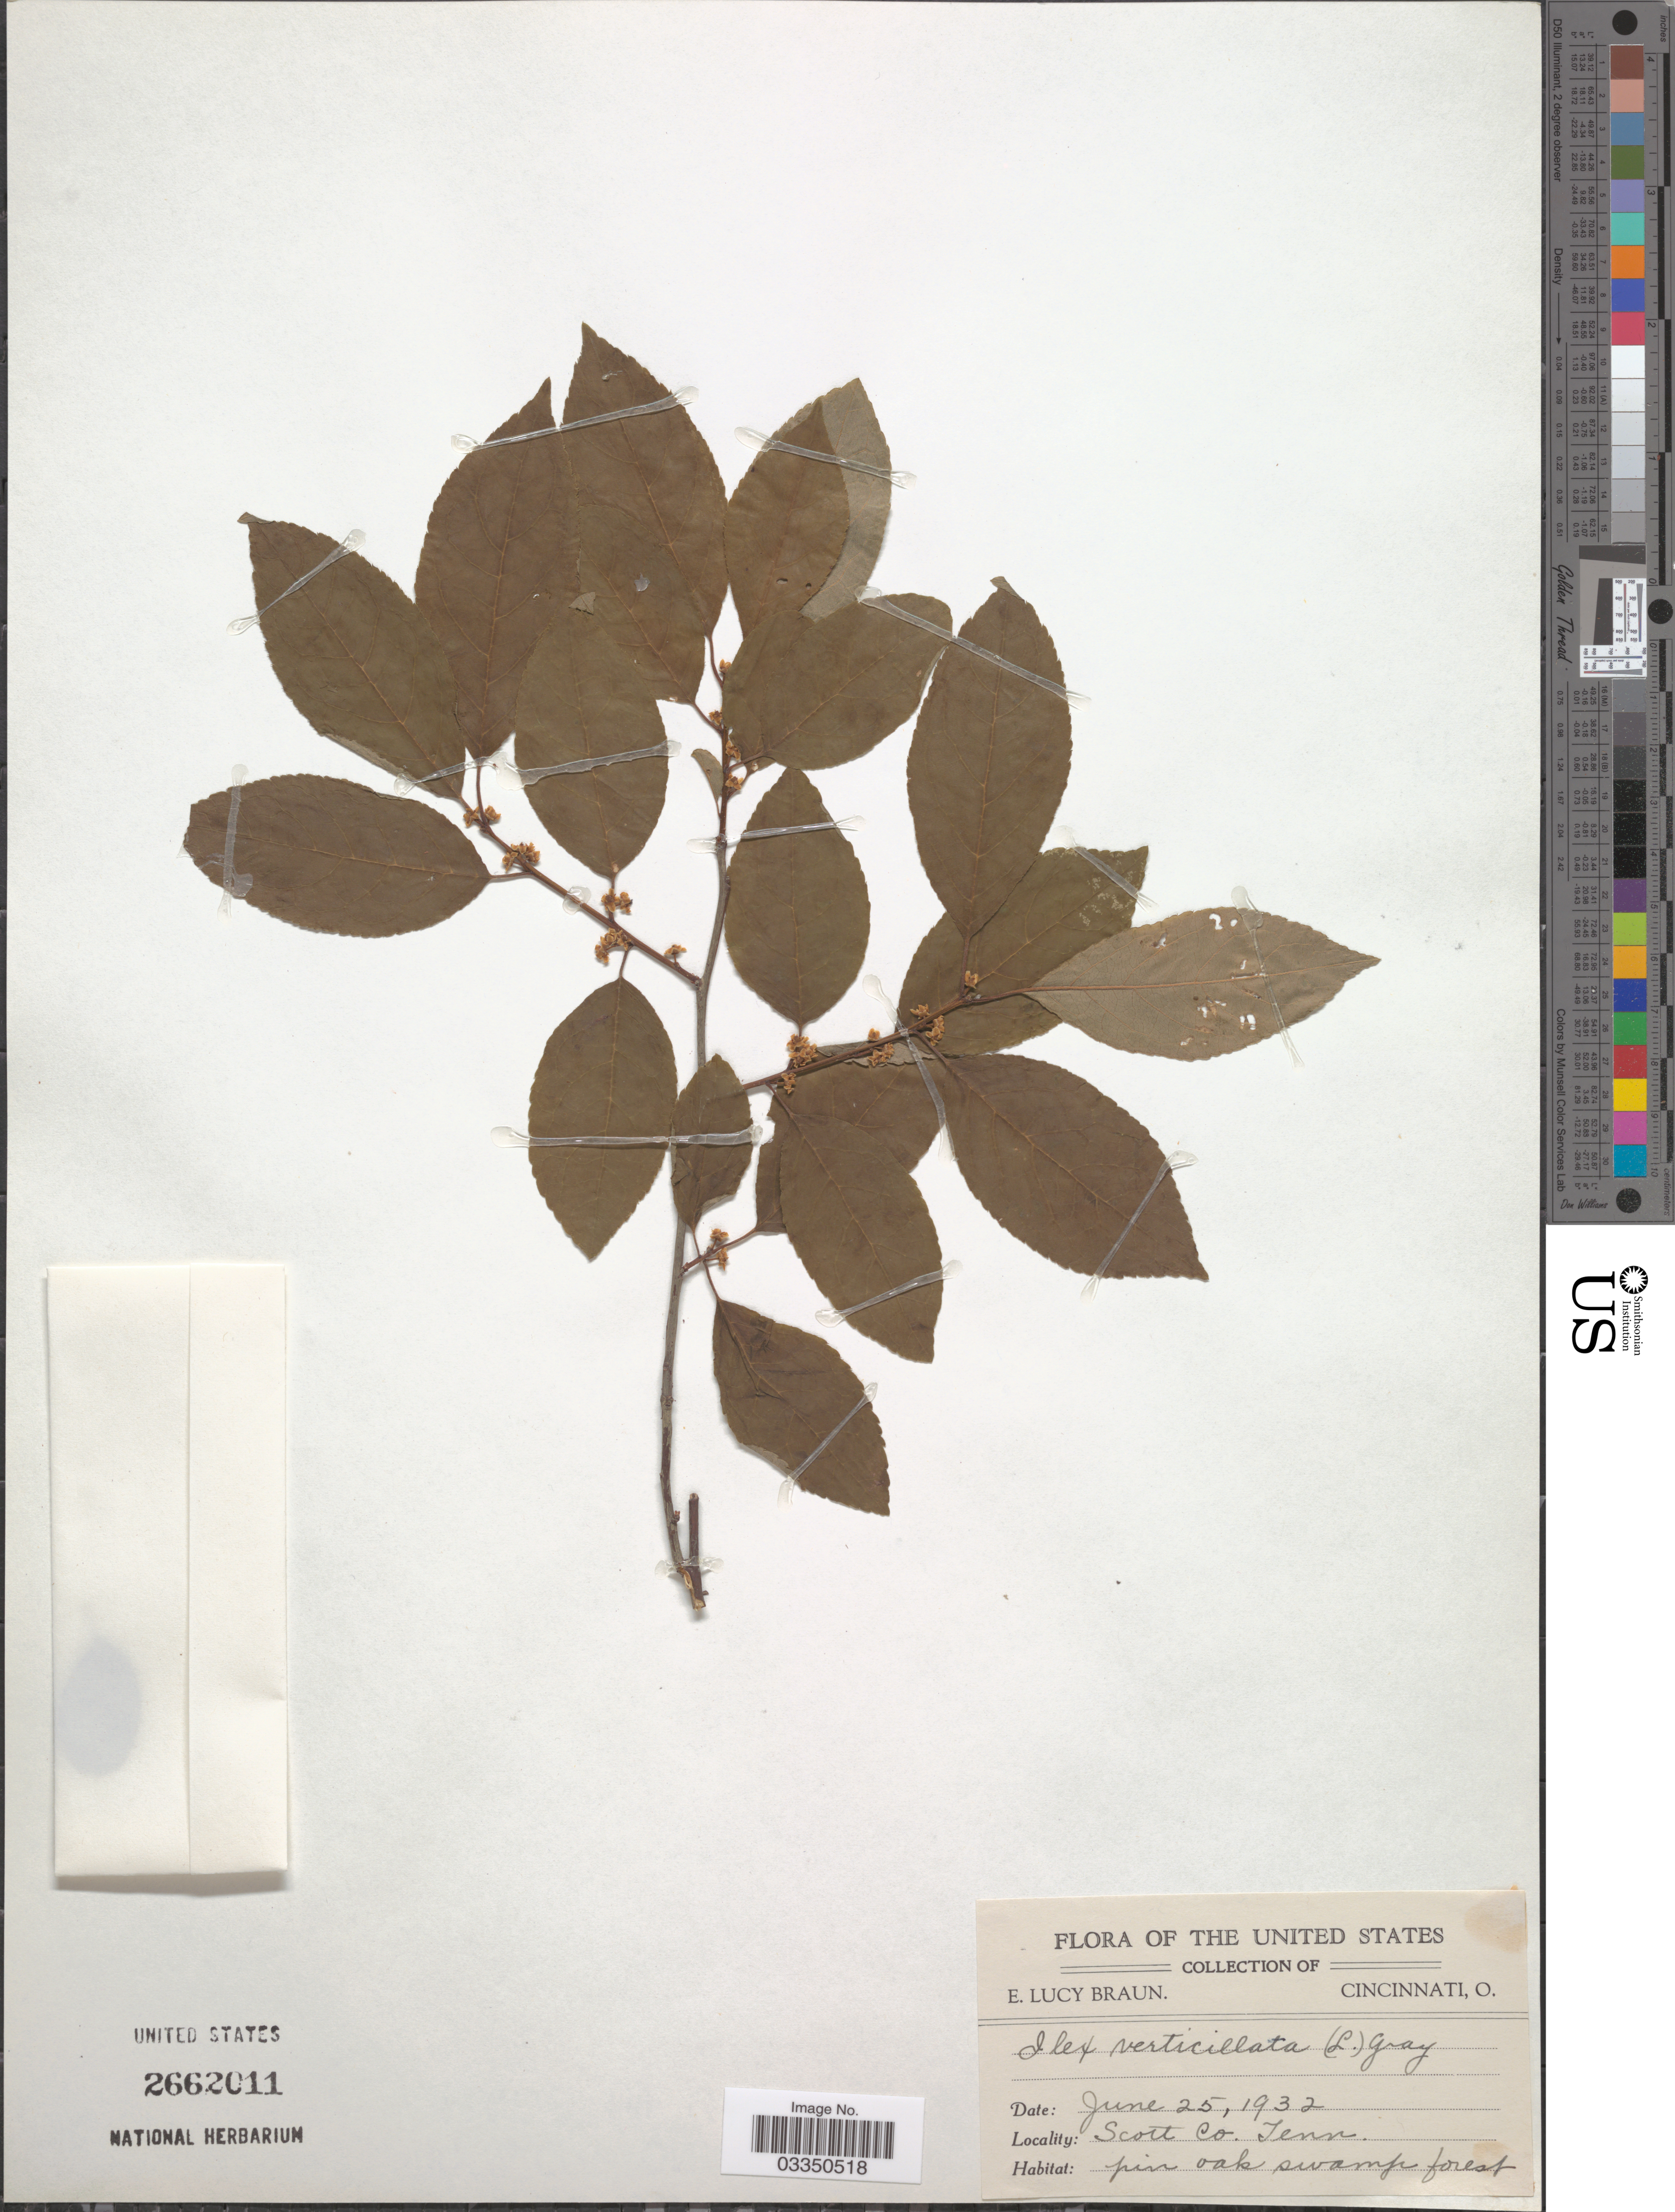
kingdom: Plantae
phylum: Tracheophyta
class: Magnoliopsida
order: Aquifoliales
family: Aquifoliaceae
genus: Ilex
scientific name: Ilex verticillata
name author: (L.) A. Gray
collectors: E. L. Braun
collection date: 1932-06-25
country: United States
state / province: Tennessee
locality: Scott Co.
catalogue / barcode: US 2662011